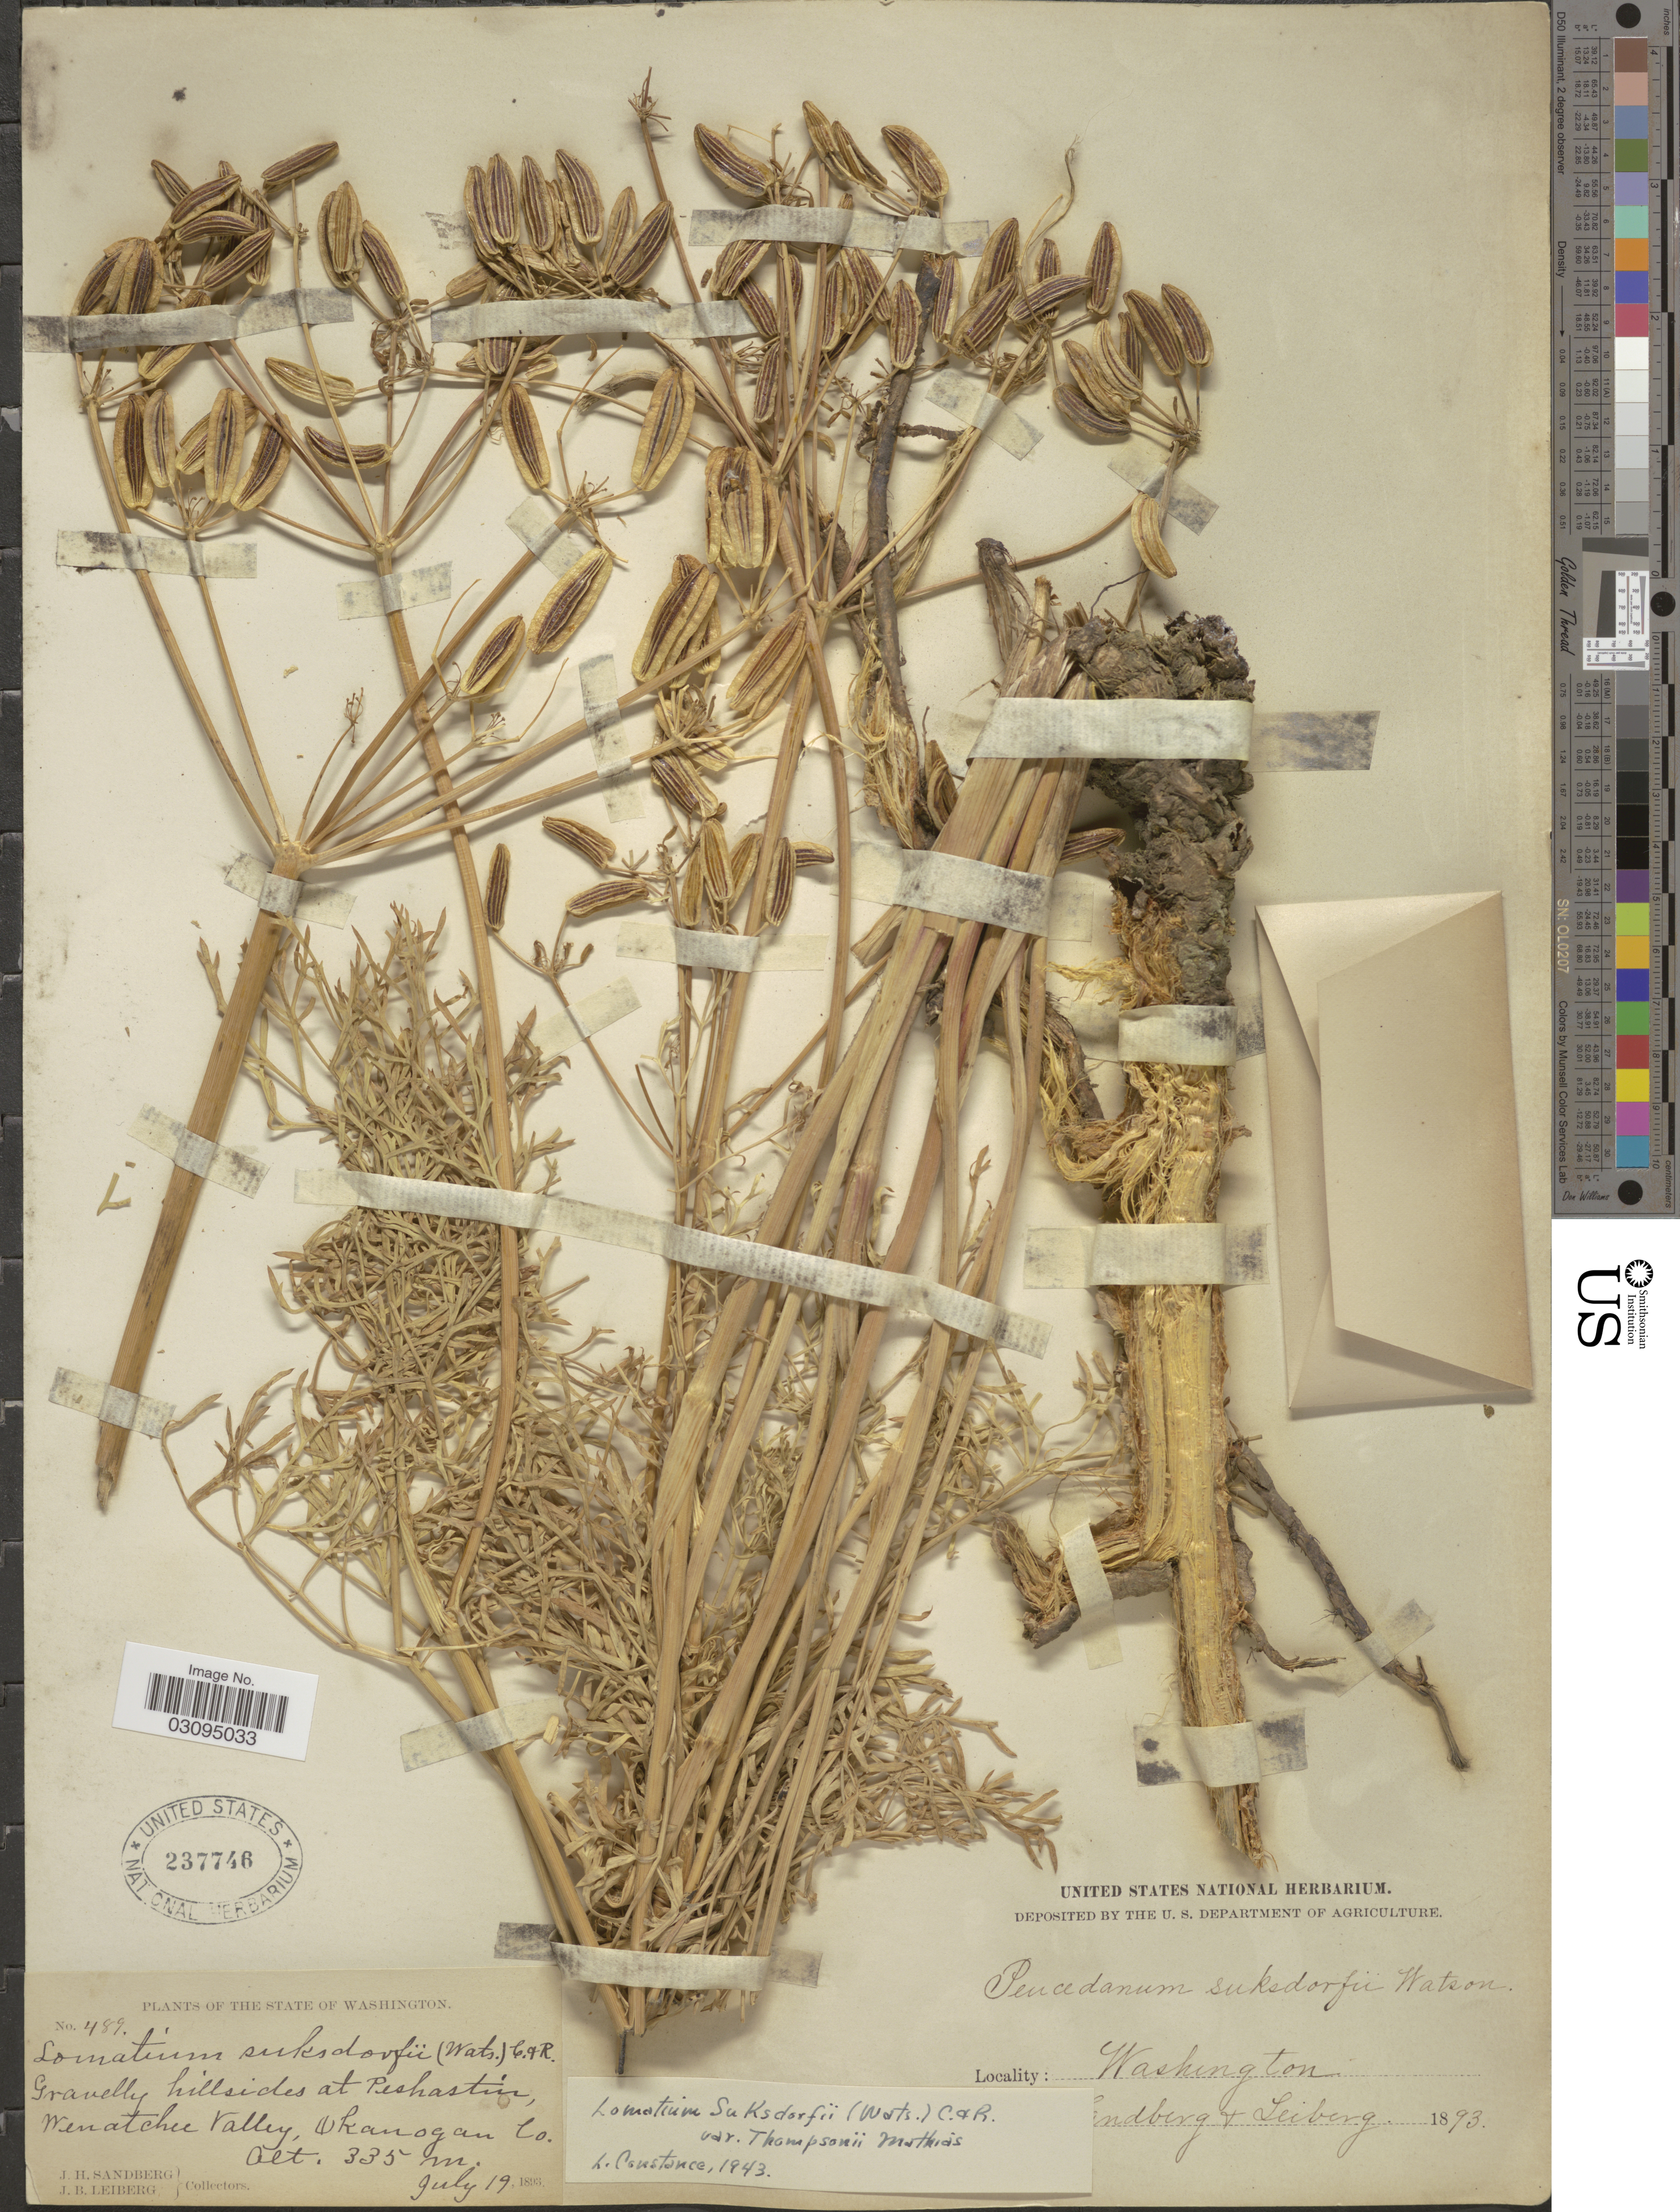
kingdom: Plantae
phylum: Tracheophyta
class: Magnoliopsida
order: Apiales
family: Apiaceae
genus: Lomatium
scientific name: Lomatium suksdorfii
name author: (S. Watson) J.M. Coult. & Rose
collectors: J. H. Sandberg & J. B. Leiberg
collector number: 489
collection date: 1893-07-19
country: United States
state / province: Washington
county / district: Okanogan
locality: Gravelly hillsides at Peshastin, Wenatchee Valley, Okanogan Co.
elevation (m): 335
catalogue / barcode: US 237746